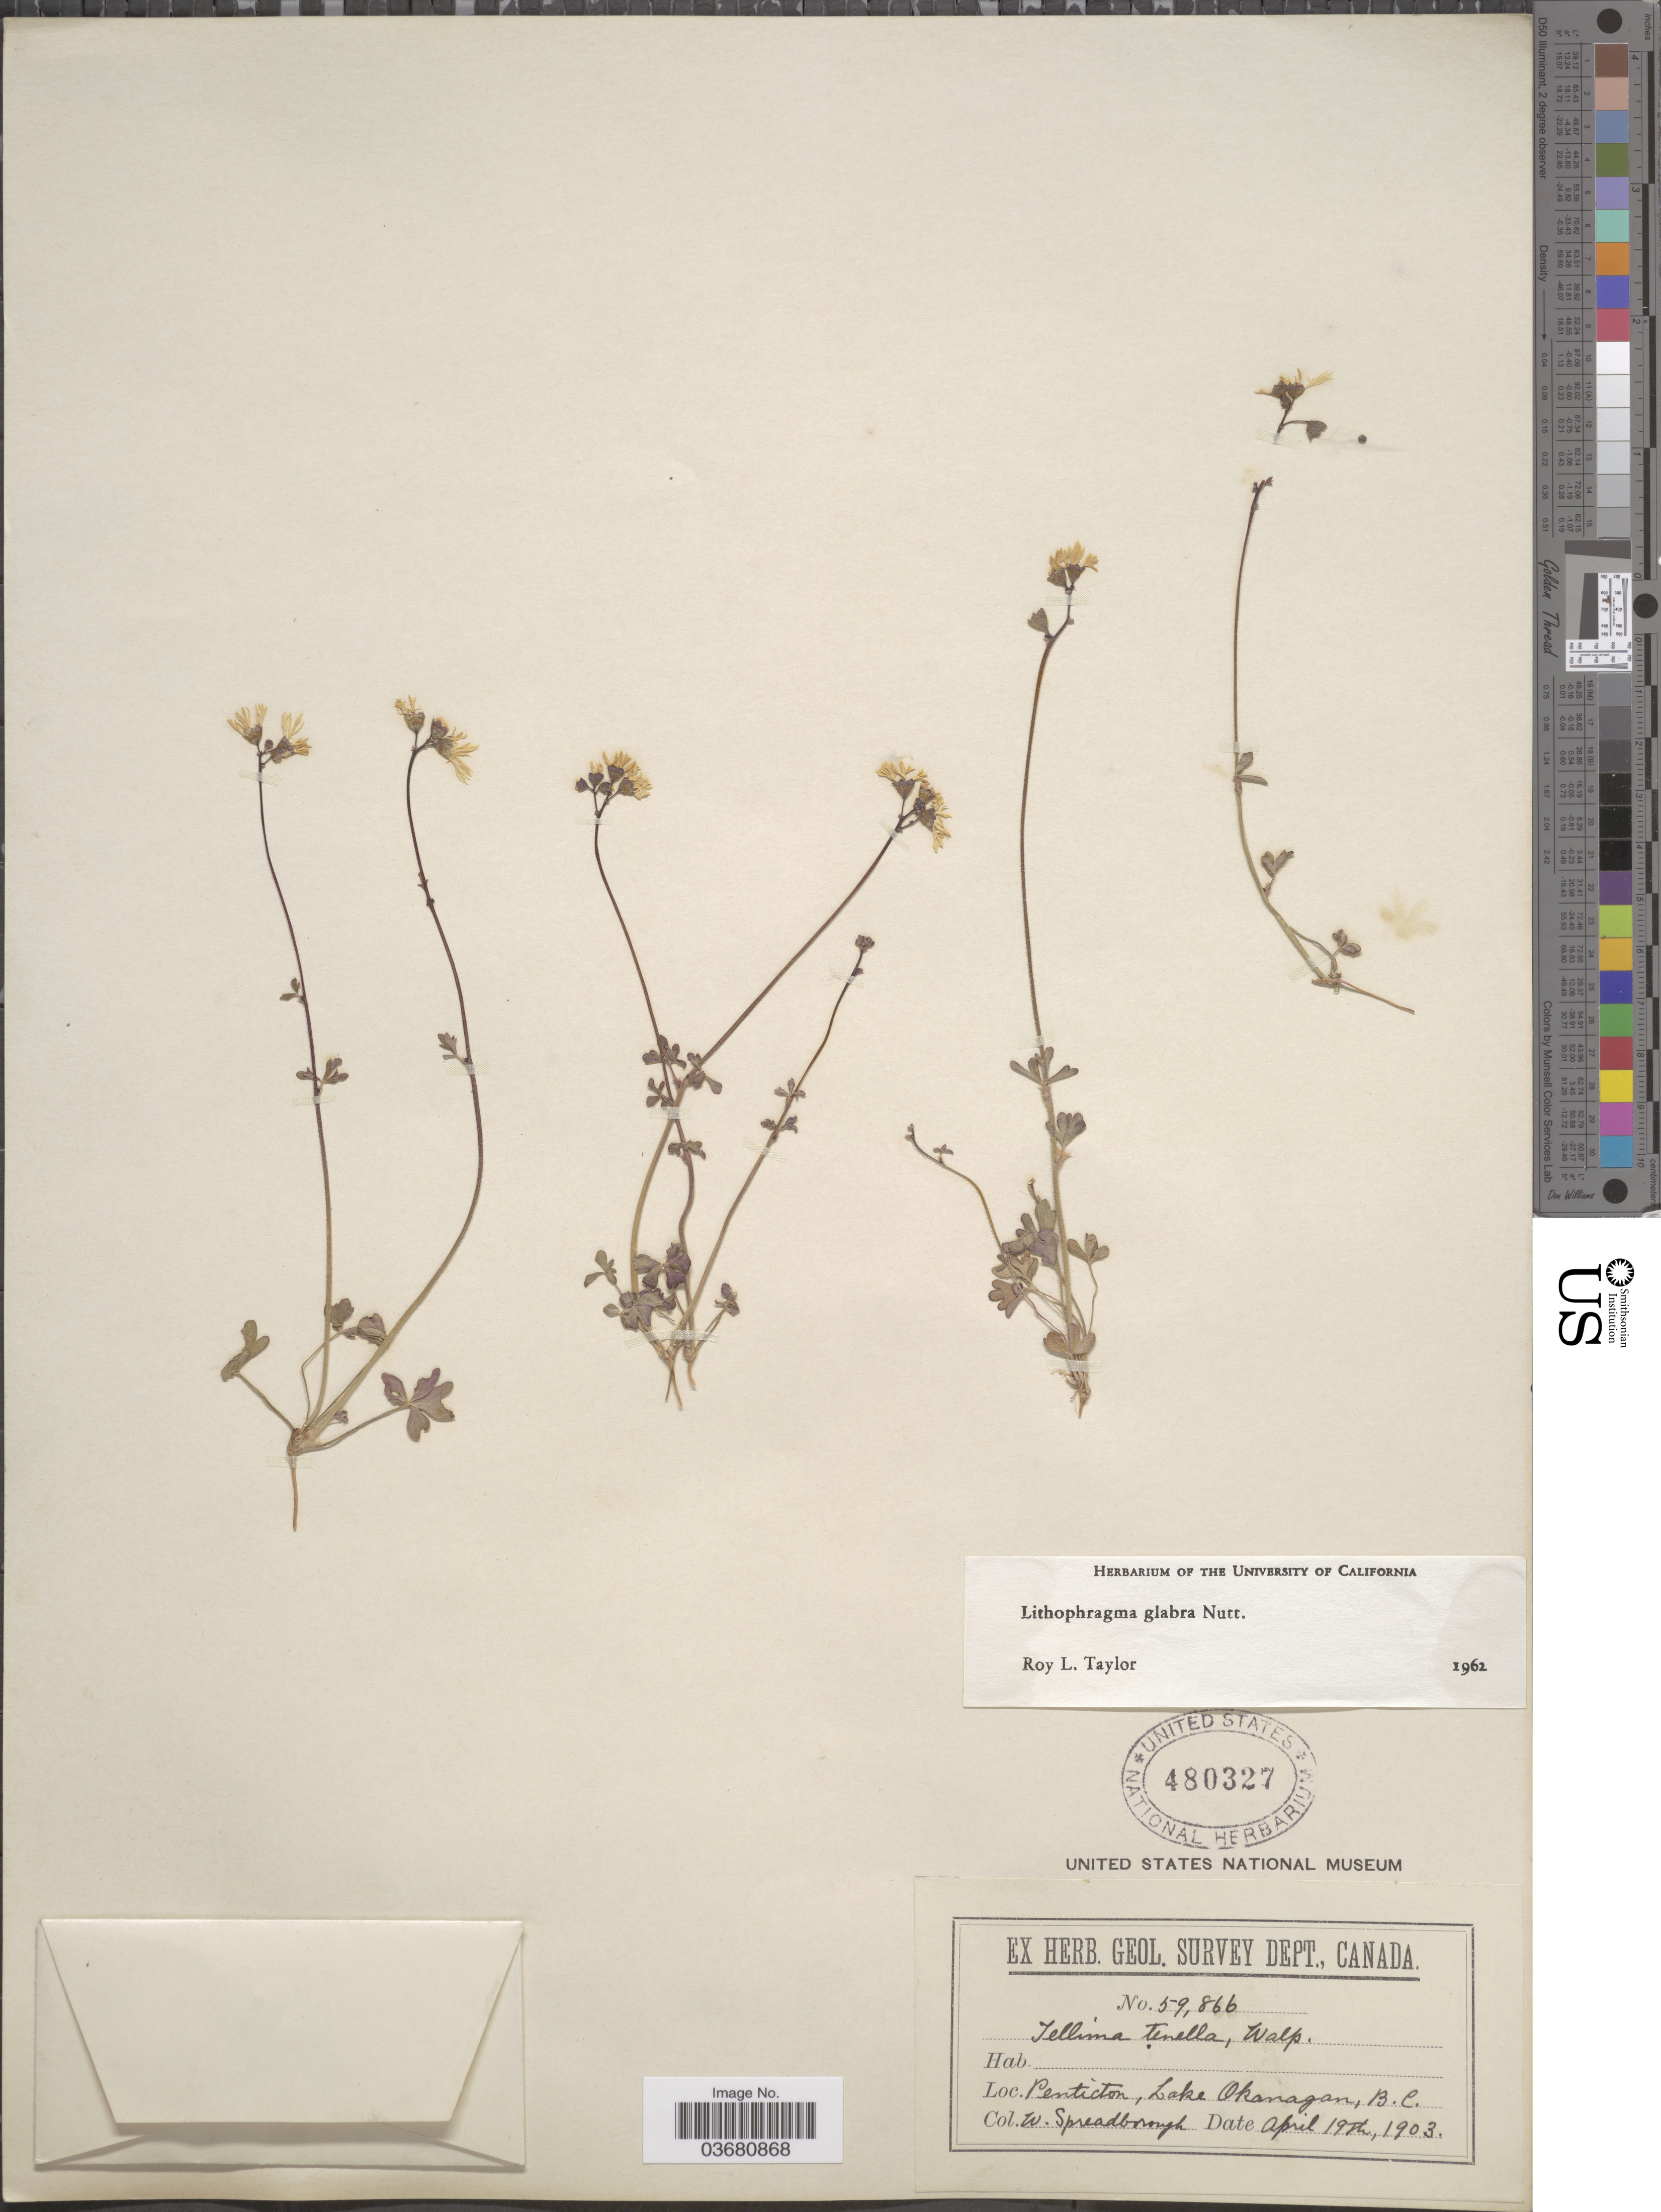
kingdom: Plantae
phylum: Tracheophyta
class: Magnoliopsida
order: Saxifragales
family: Saxifragaceae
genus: Lithophragma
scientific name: Lithophragma glabrum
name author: Nutt.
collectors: W. Spreadborough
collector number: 59866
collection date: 1903-04-19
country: Canada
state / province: British Columbia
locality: Geol. Survey Dept. Penticton, Lake Okanogan.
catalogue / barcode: US 480327